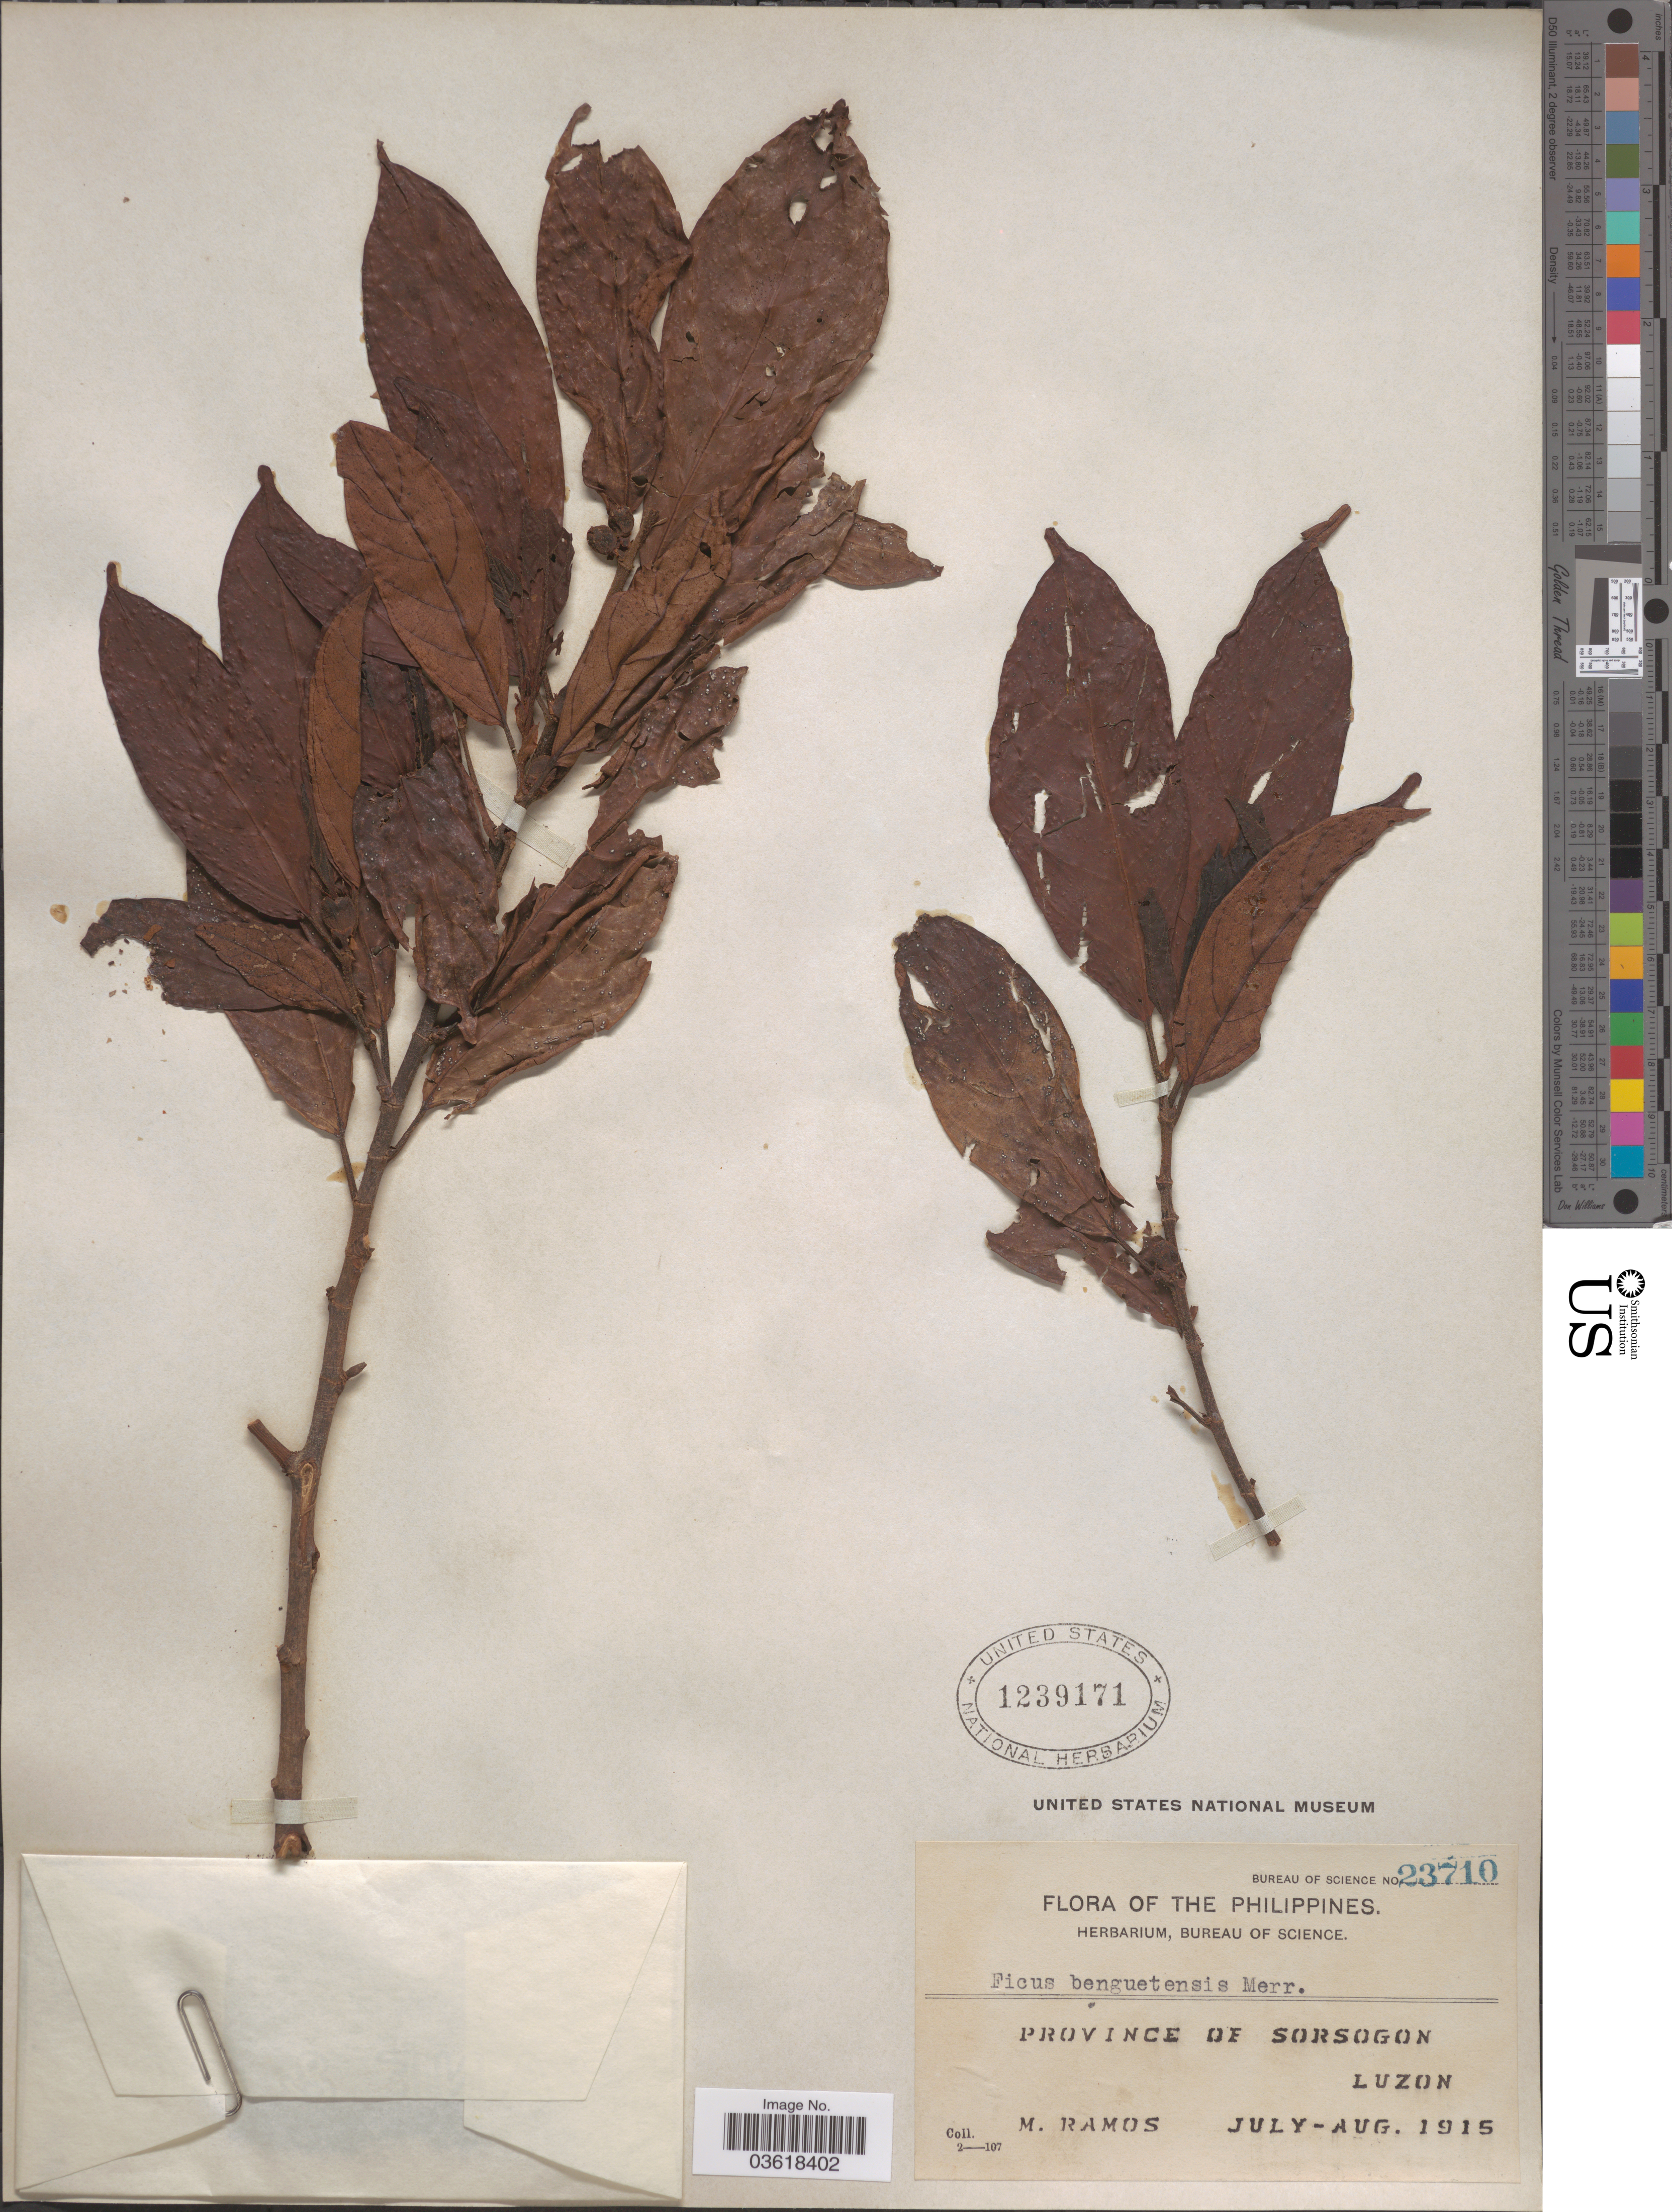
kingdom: Plantae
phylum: Tracheophyta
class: Magnoliopsida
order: Rosales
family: Moraceae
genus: Ficus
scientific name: Ficus benguetensis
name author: Merr.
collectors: M. Ramos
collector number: Bureau of Science 23710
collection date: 1915-07/1915-08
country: Philippines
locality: Province of Sorsogon. Luzon.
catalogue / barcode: US 1239171